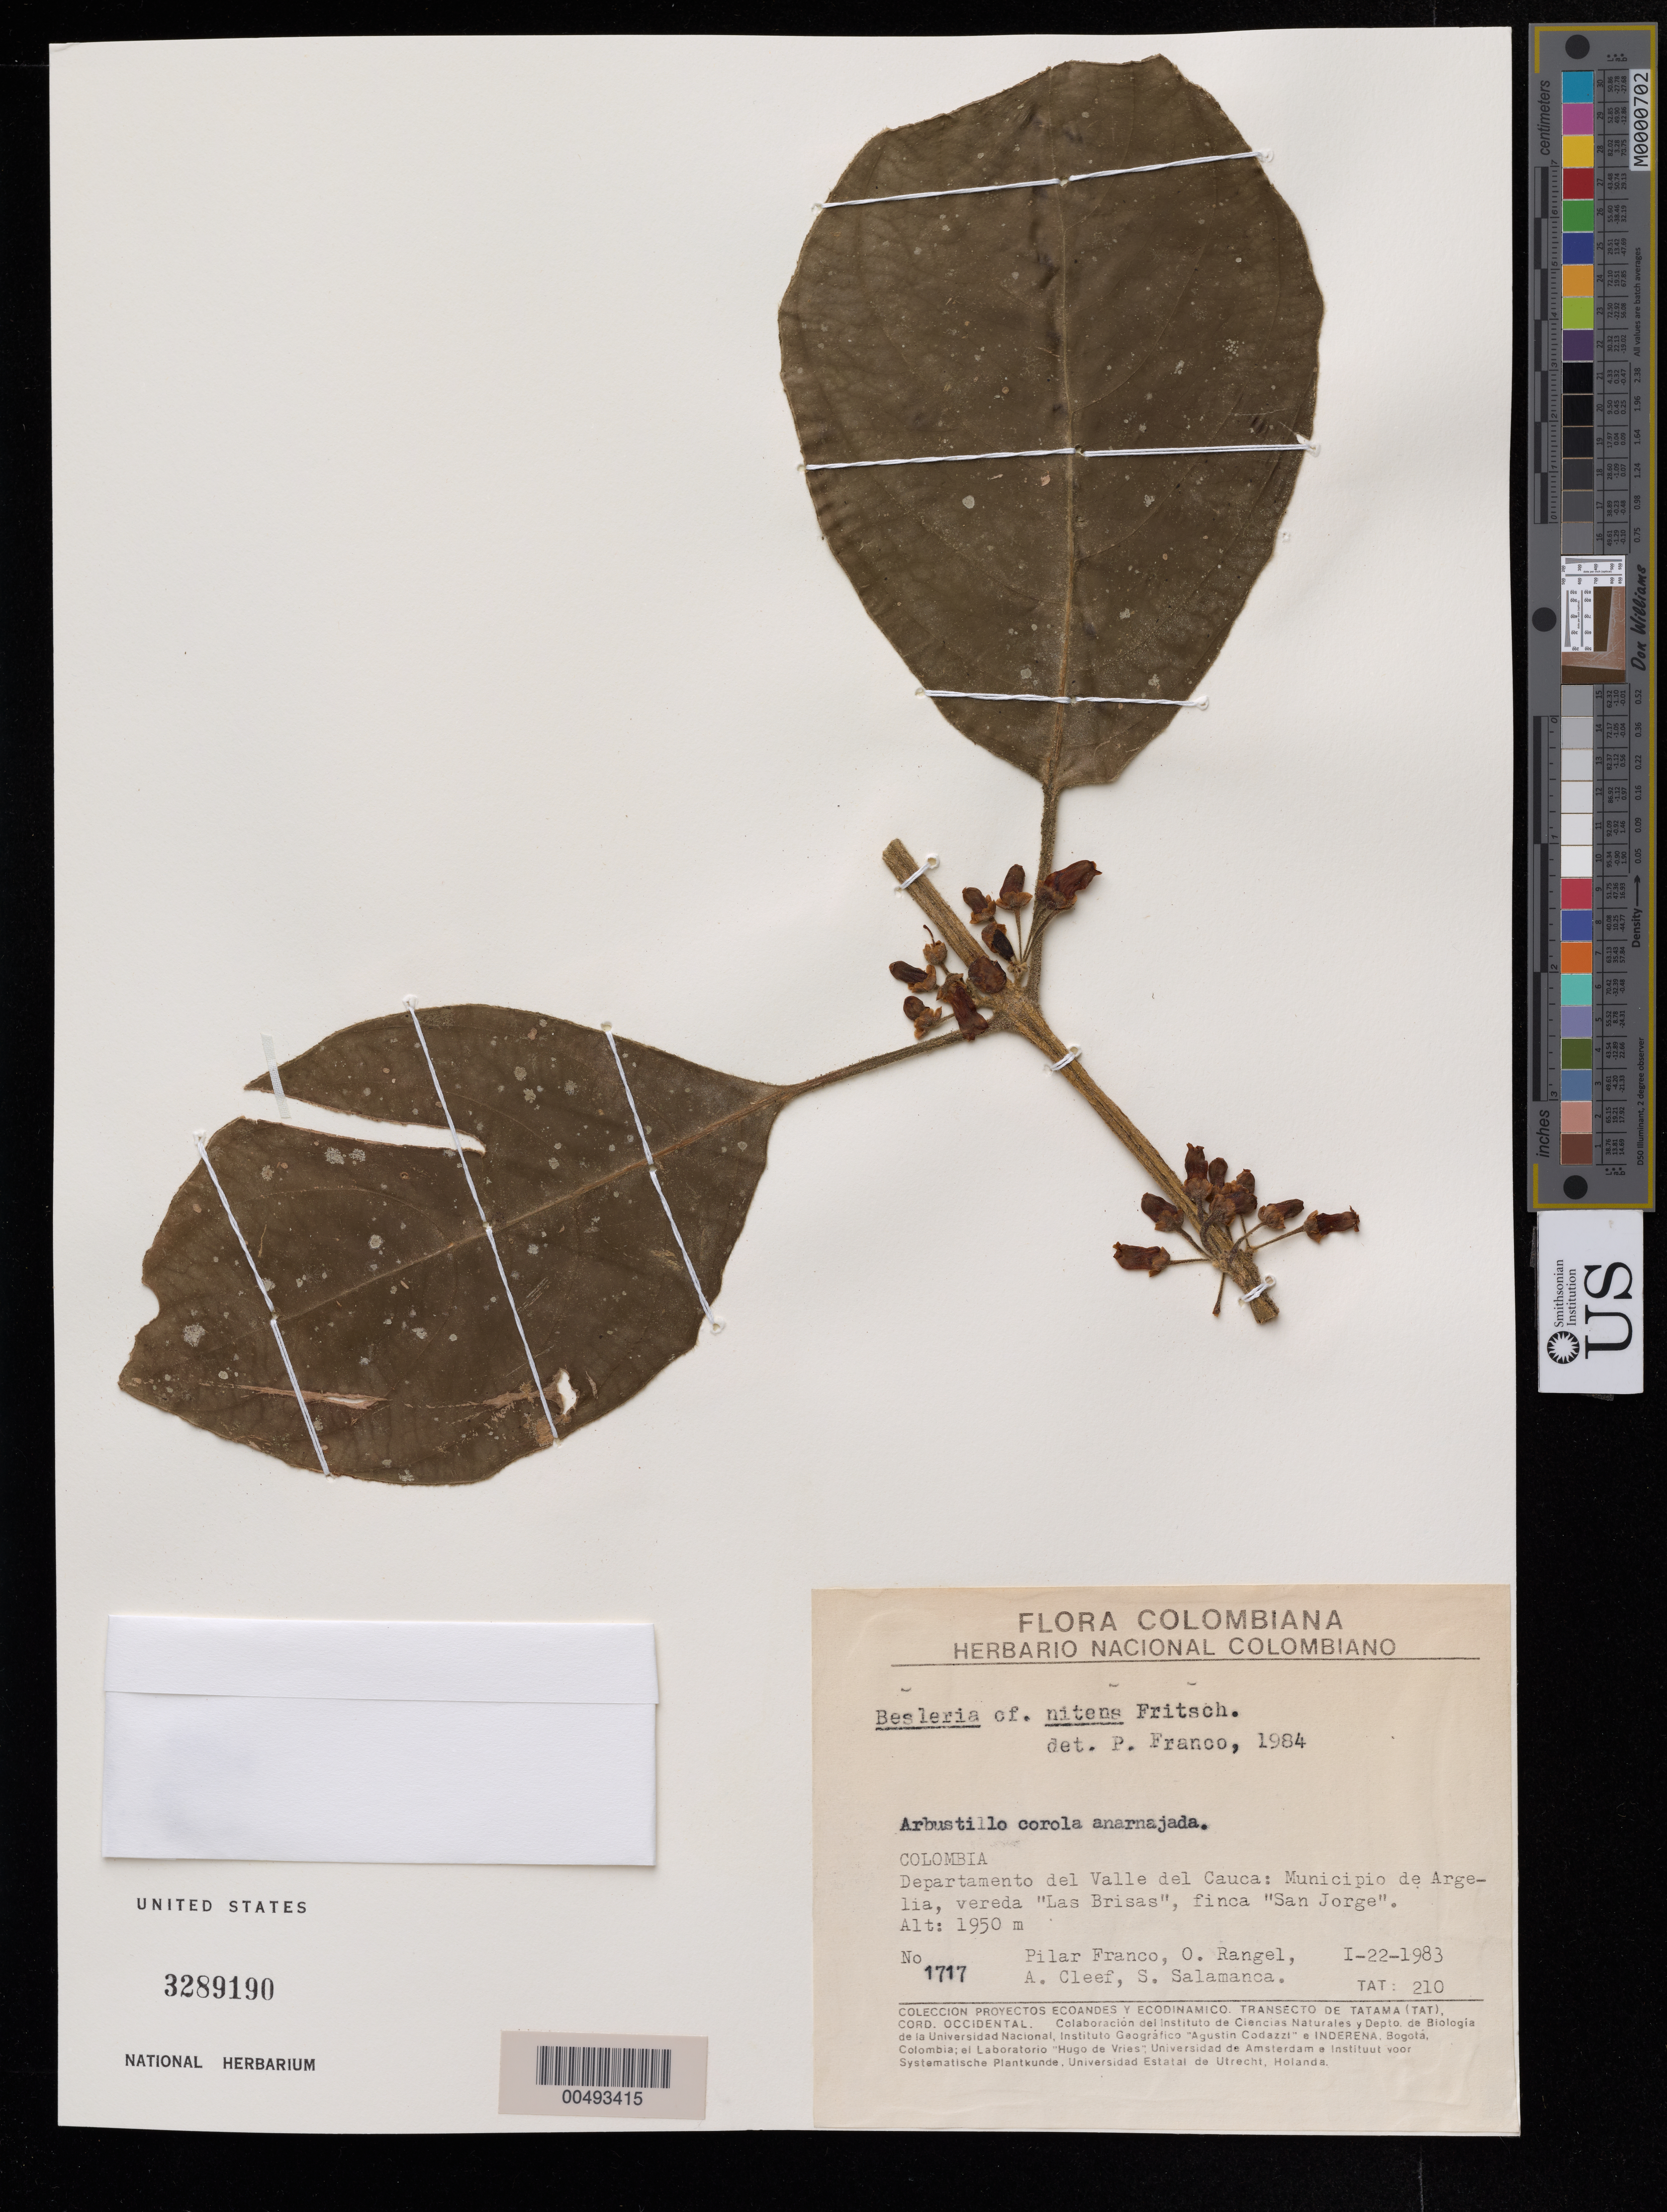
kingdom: Plantae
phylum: Tracheophyta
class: Magnoliopsida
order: Lamiales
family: Gesneriaceae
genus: Besleria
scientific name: Besleria nitens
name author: Fritsch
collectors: P. Franco Roselli, J. O. Rangel Ch., A. M. Cleef & S. Salamanca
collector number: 1717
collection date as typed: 22 Jan 1983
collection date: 1983-01-22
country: Colombia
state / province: Valle del Cauca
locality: La Brisas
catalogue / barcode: US 3289190